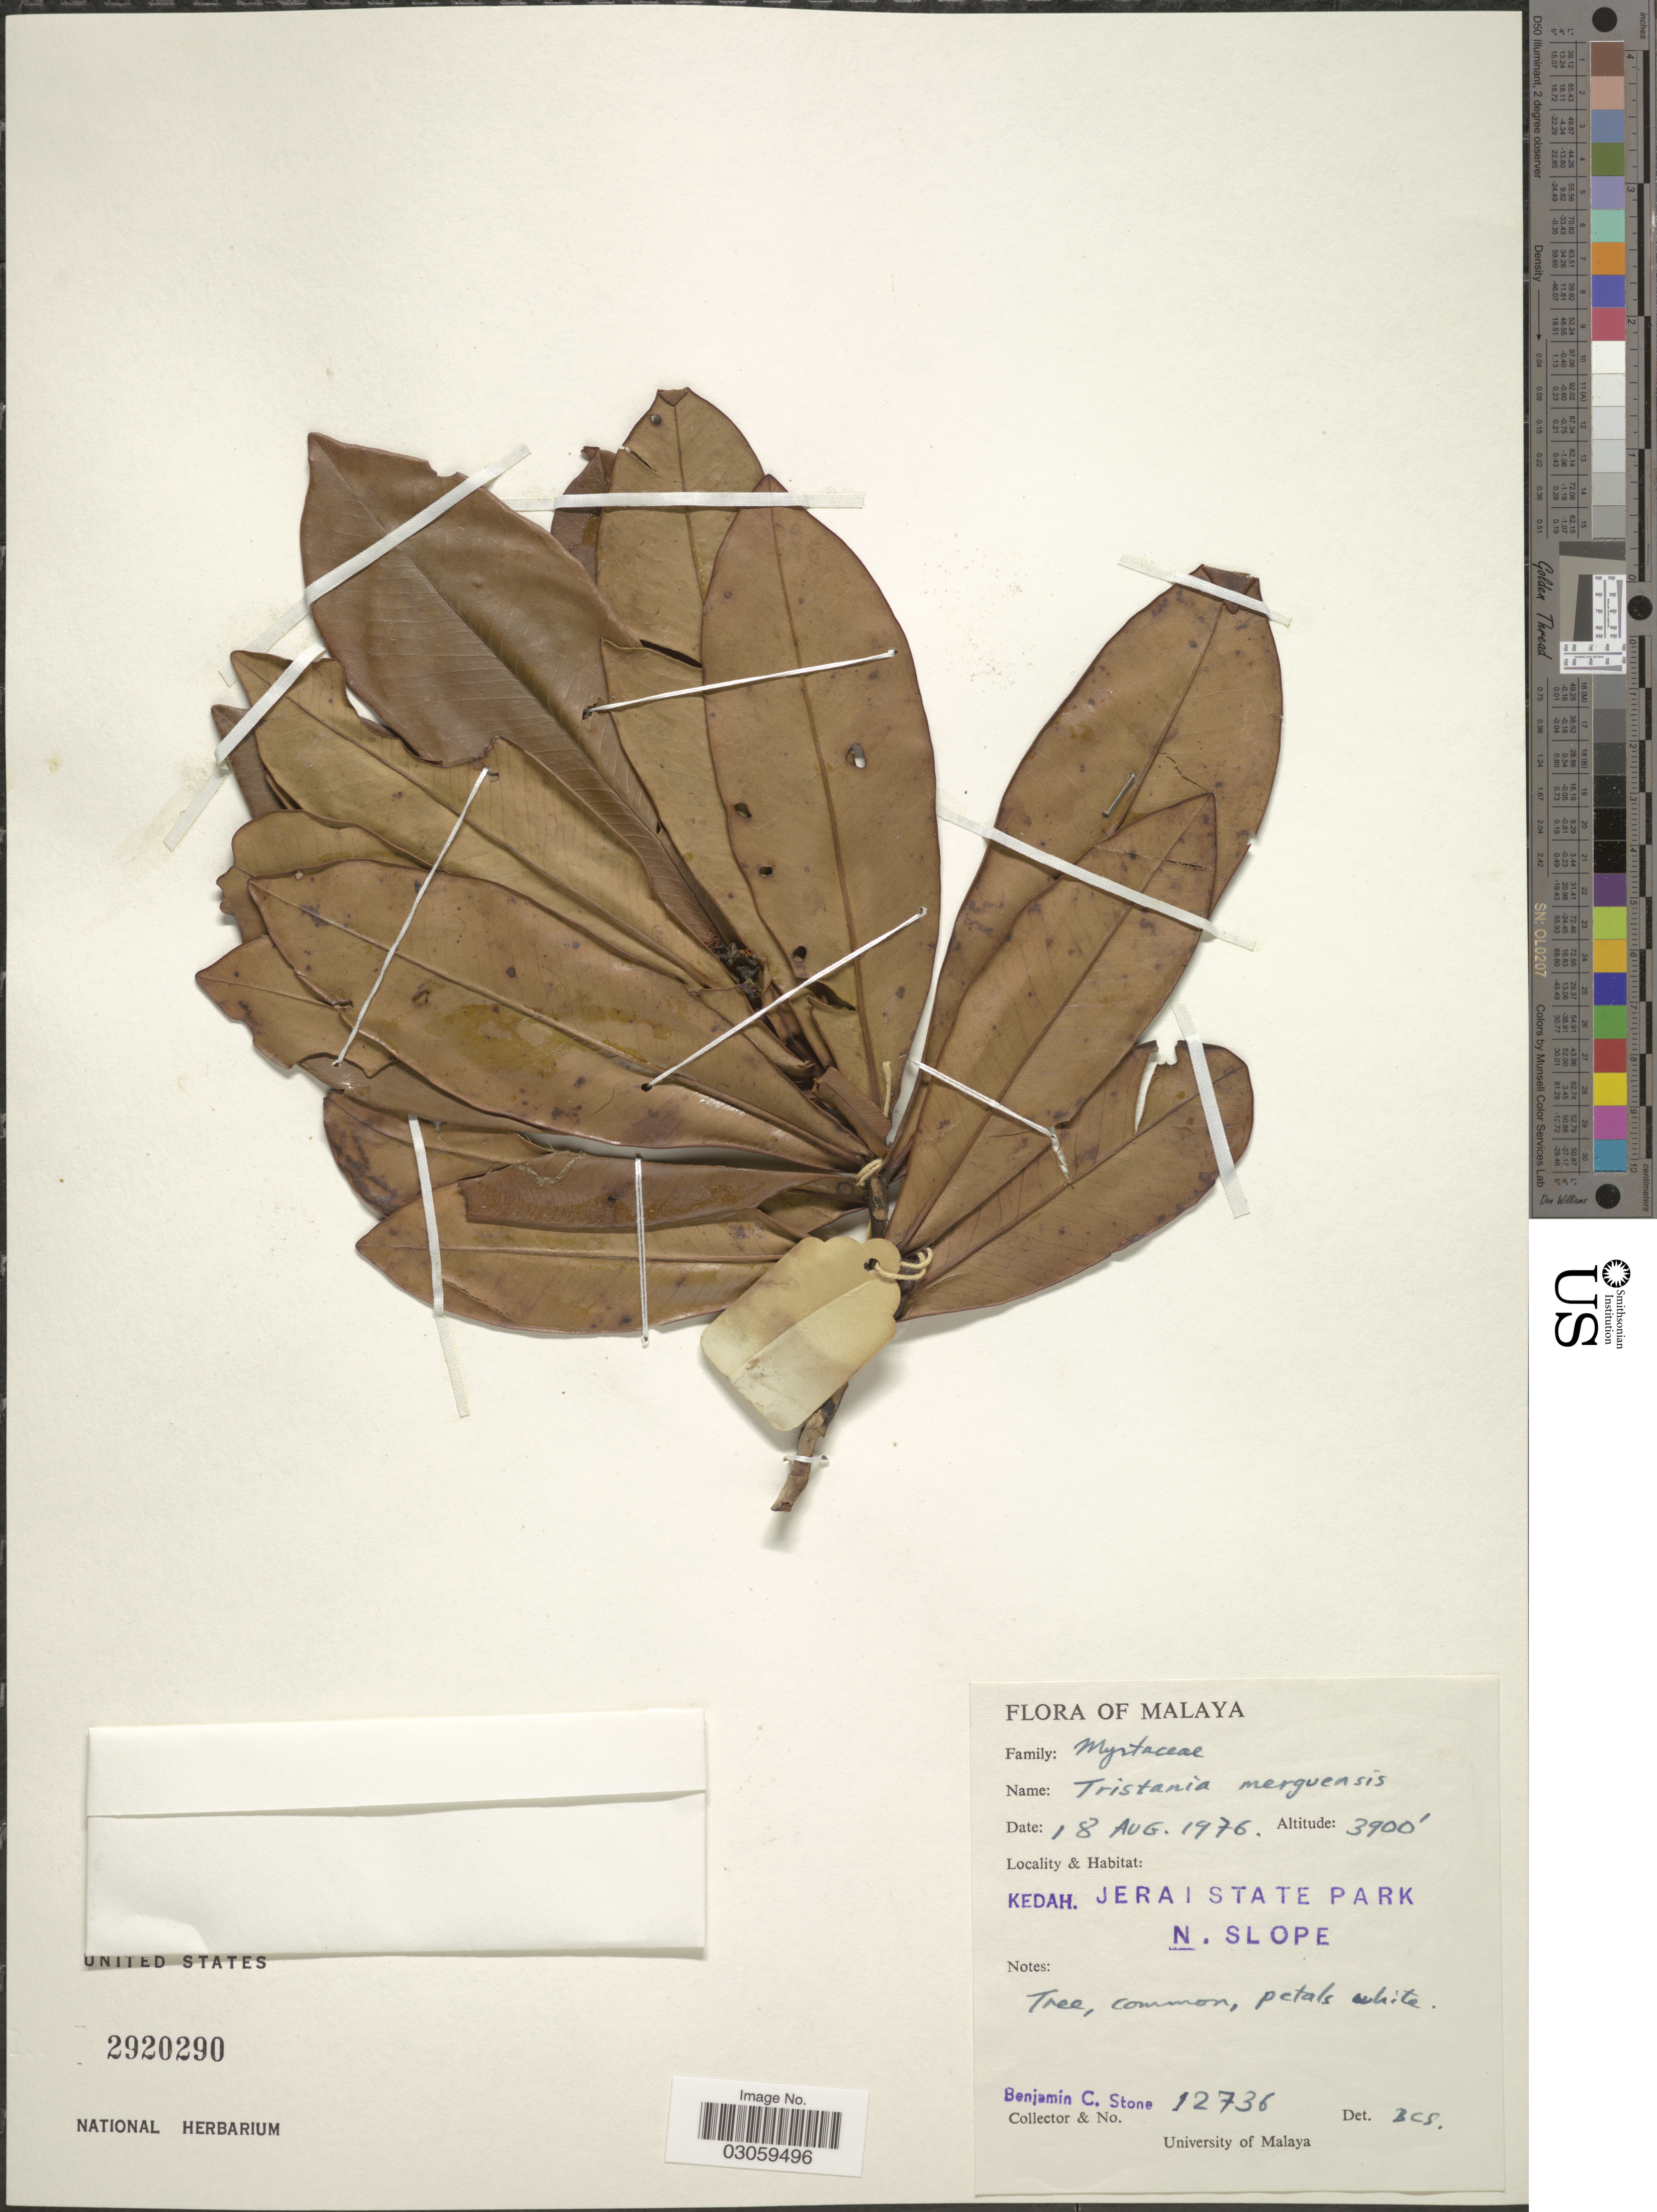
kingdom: Plantae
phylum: Tracheophyta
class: Magnoliopsida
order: Myrtales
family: Myrtaceae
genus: Tristaniopsis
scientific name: Tristaniopsis merguensis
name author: (Griff.) P.G. Wilson & J. T. Waterh.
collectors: B. C. Stone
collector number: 12736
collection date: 1976-08-18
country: Malaysia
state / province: Kedah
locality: Jerai State Park N. slope. Malaya.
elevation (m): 1189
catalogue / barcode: US 2920290